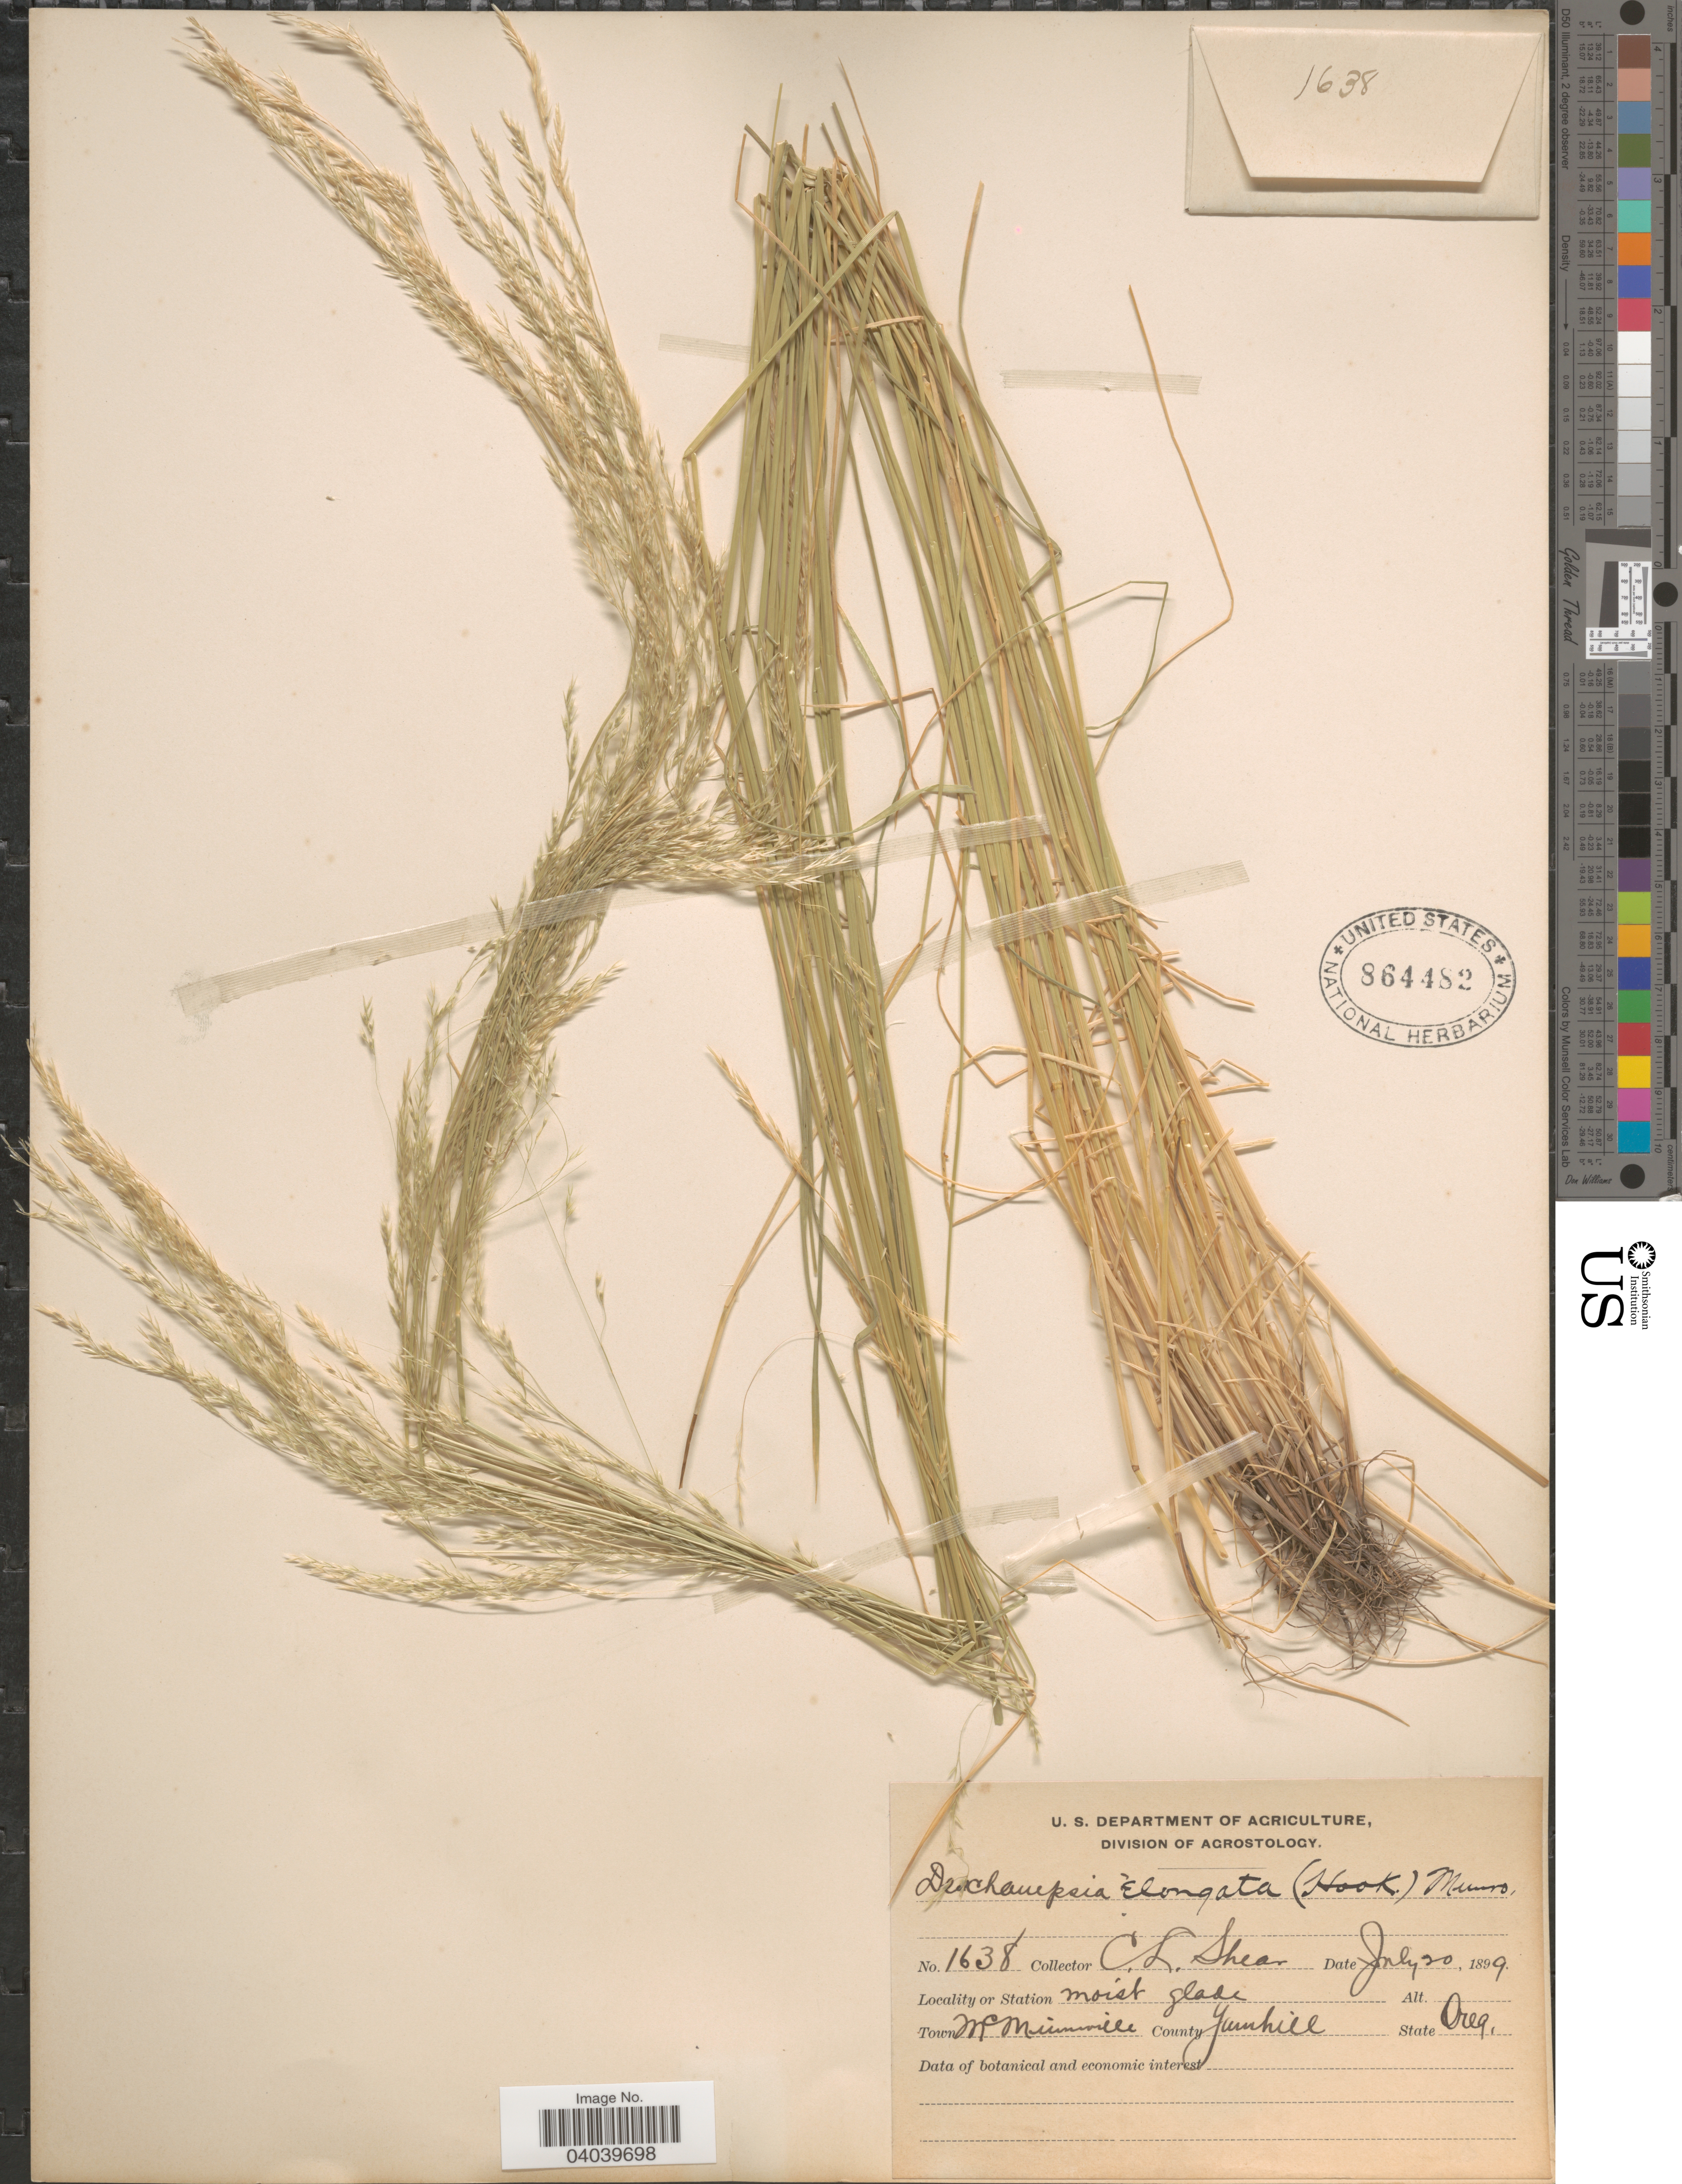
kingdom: Plantae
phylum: Tracheophyta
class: Liliopsida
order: Poales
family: Poaceae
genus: Deschampsia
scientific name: Deschampsia elongata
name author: (Hook.) Munro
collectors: C. L. Shear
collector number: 1638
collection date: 1899-07-20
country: United States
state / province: Oregon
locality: Town McMinnville. County Yamhill.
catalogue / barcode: US 864482